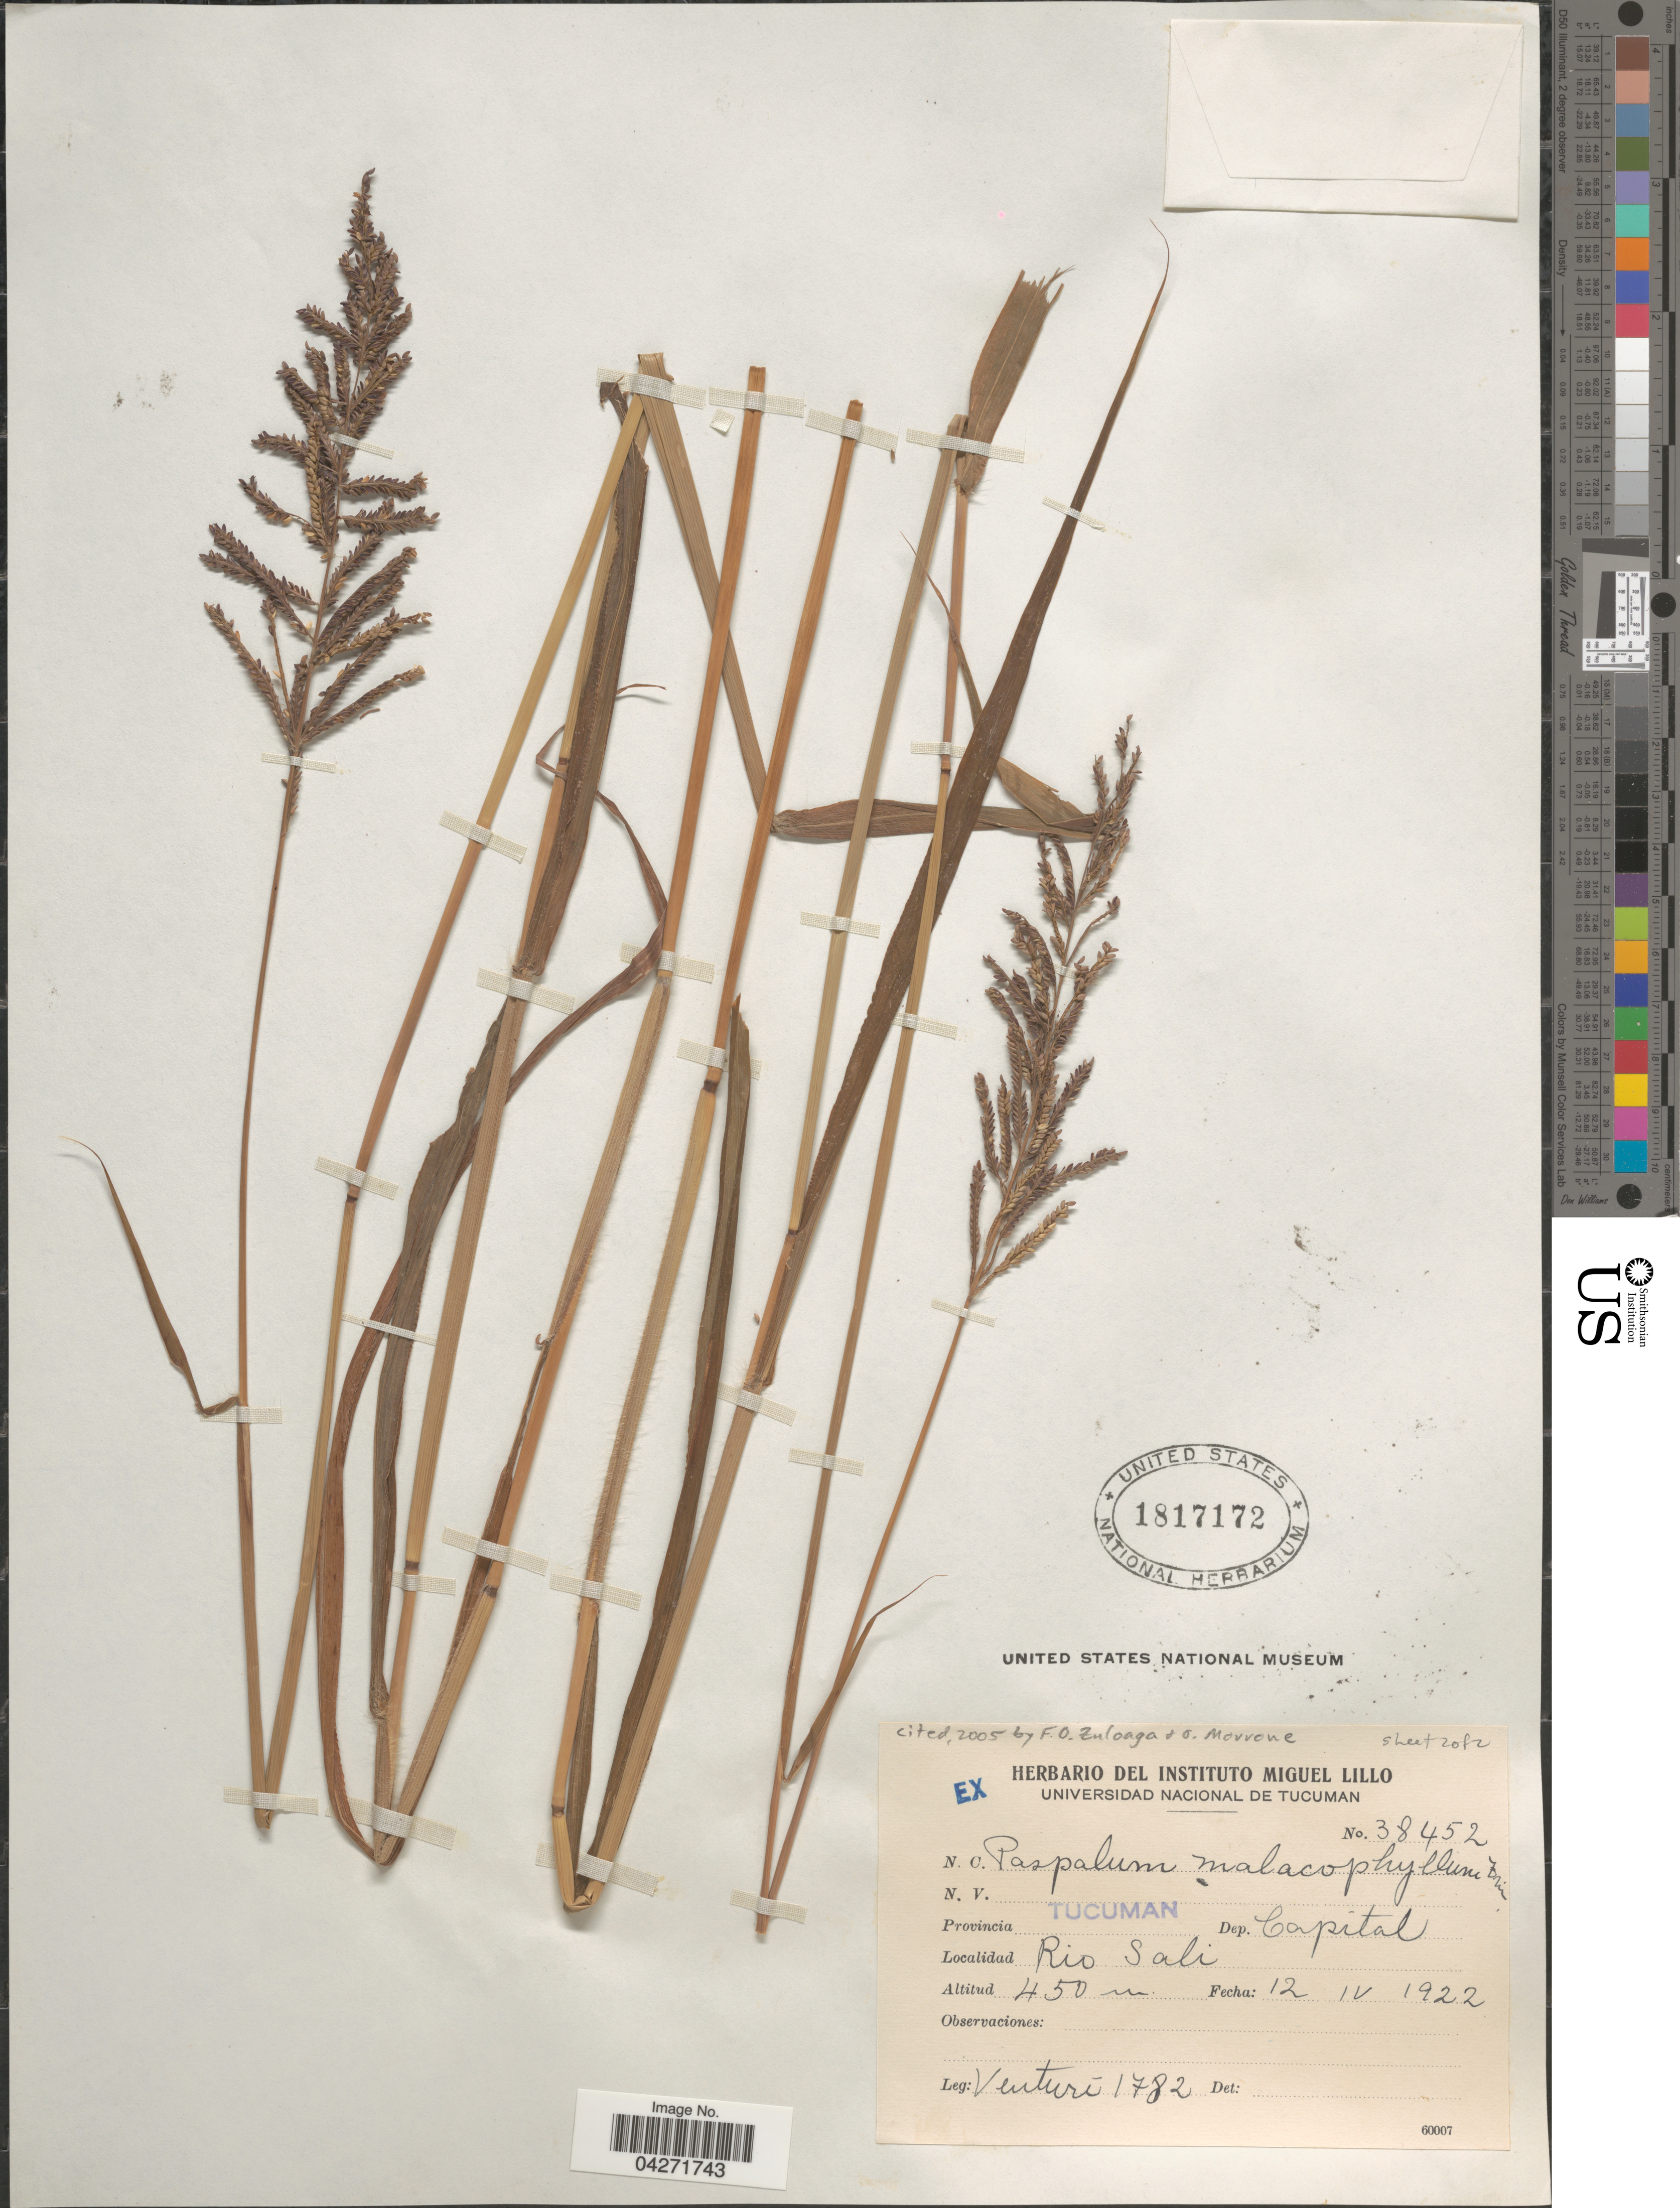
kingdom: Plantae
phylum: Tracheophyta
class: Liliopsida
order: Poales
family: Poaceae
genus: Paspalum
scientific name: Paspalum malacophyllum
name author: Trin.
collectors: Venturi, --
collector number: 1782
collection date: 1922-04-12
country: Argentina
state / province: Tucuman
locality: Dep. Capital. Rio Sali.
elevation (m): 450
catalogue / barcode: US 1817172